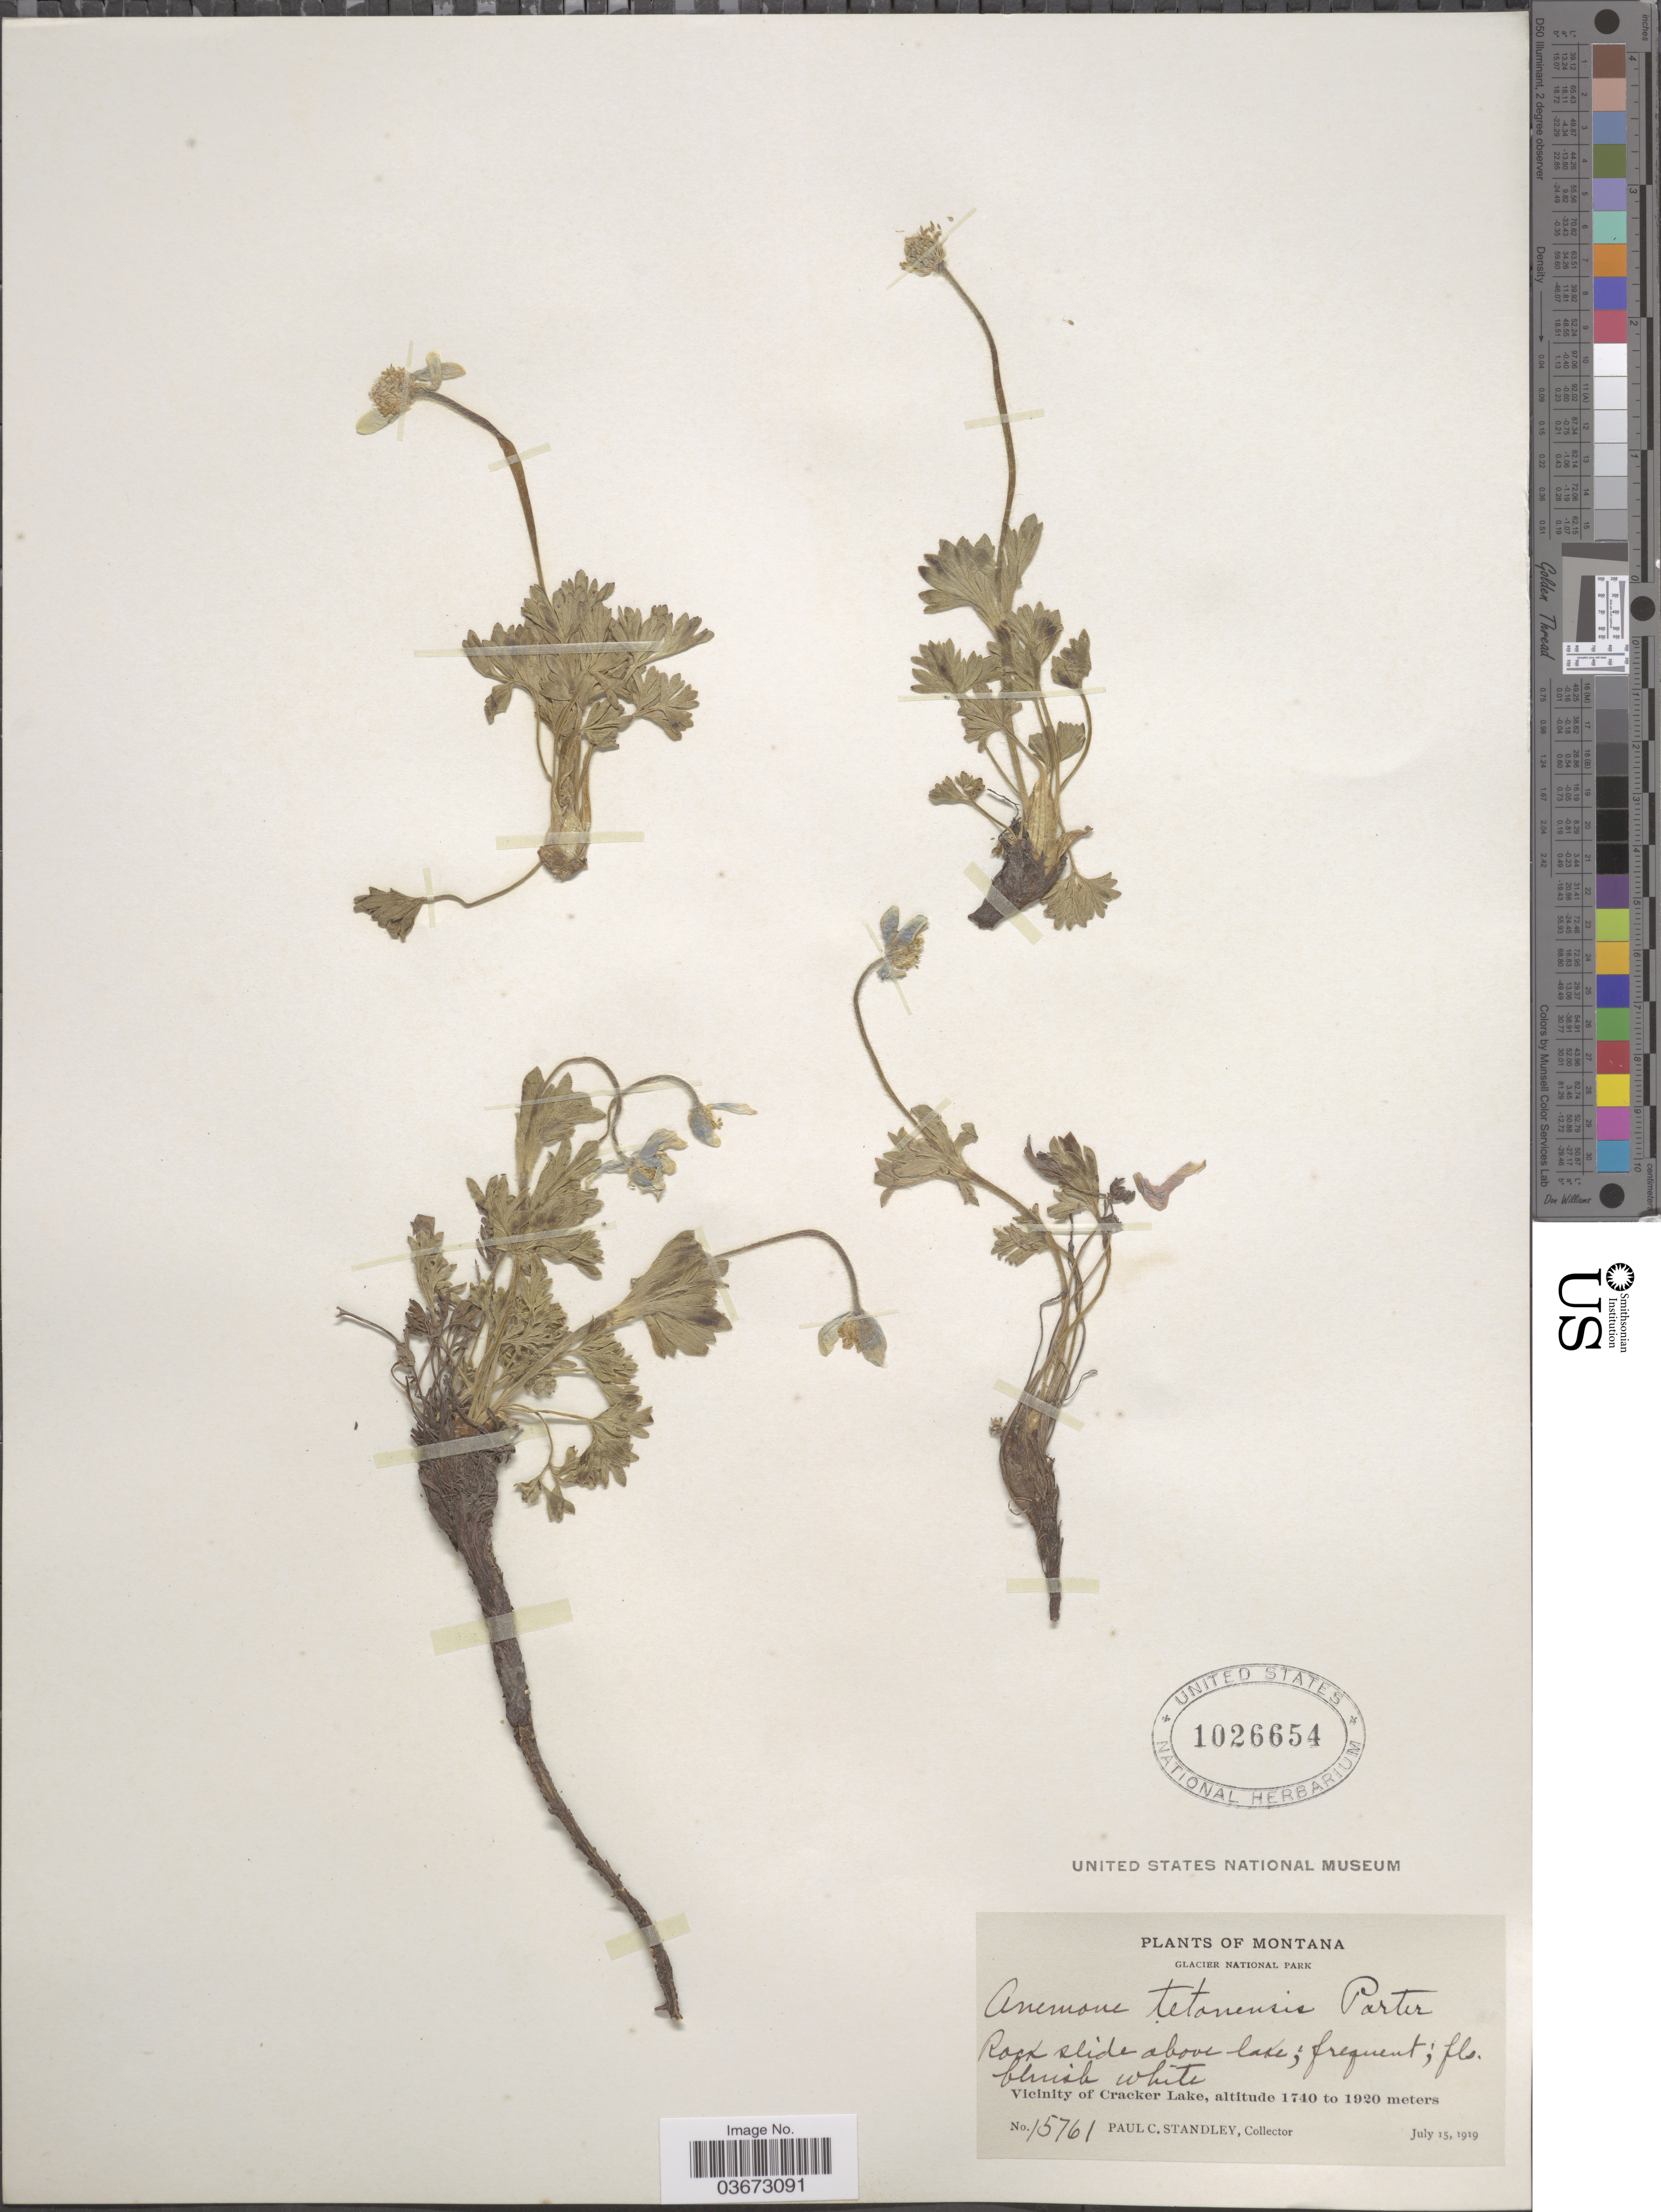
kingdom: Plantae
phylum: Tracheophyta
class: Magnoliopsida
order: Ranunculales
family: Ranunculaceae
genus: Anemone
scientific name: Anemone tetonensis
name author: Porter ex Britton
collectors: P. C. Standley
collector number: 15761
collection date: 1919-07-15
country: United States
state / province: Montana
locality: Glacier National Park. Rock slide above lake. Vicinity of Cracker Lake.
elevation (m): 1740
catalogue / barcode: US 1026654